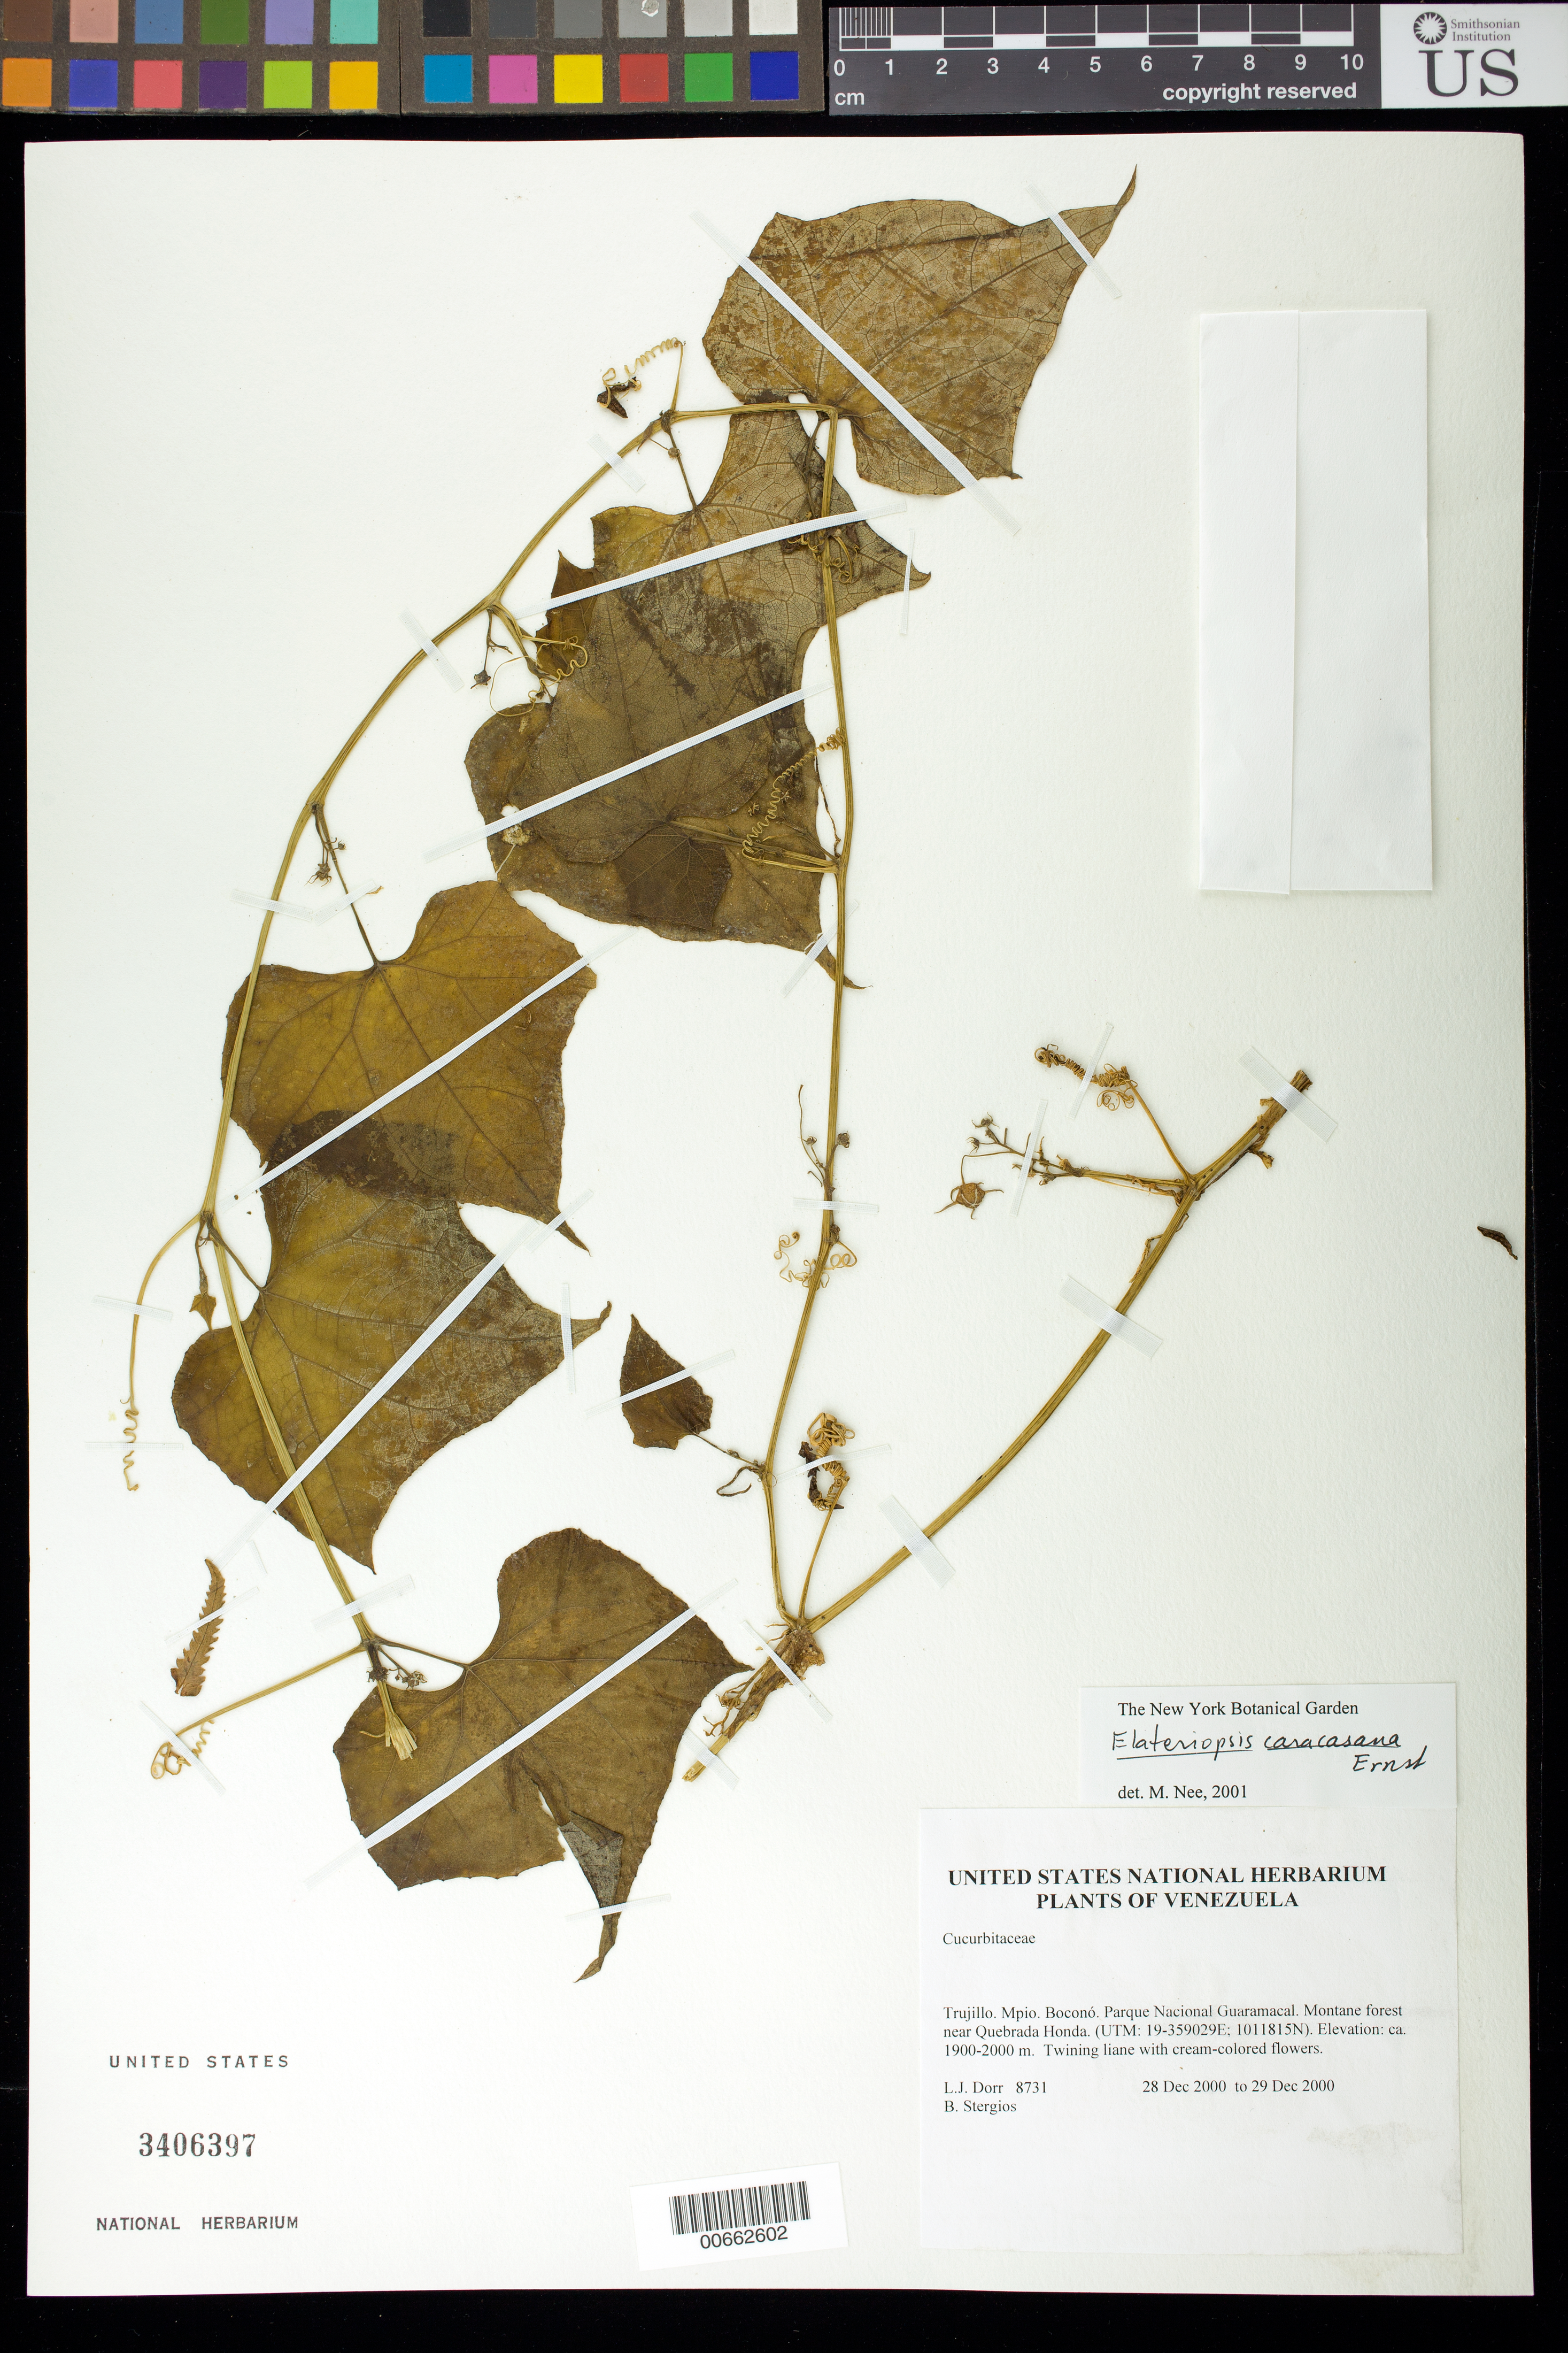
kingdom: Plantae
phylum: Tracheophyta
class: Magnoliopsida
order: Cucurbitales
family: Cucurbitaceae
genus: Elateriopsis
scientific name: Elateriopsis caracasana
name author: Ernst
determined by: Nee, Michael H.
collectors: L. J. Dorr & B. G. Stergios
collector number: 8731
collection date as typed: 28 Dec 2000 to 29 Dec 2000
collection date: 2000-12-28/2000-12-29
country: Venezuela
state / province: Trujillo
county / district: Boconó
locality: Parque Nacional Guaramacal near Quebrada Honda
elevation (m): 1900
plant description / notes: CTES, K, NY, PORT, US, VEN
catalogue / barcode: US 3406397